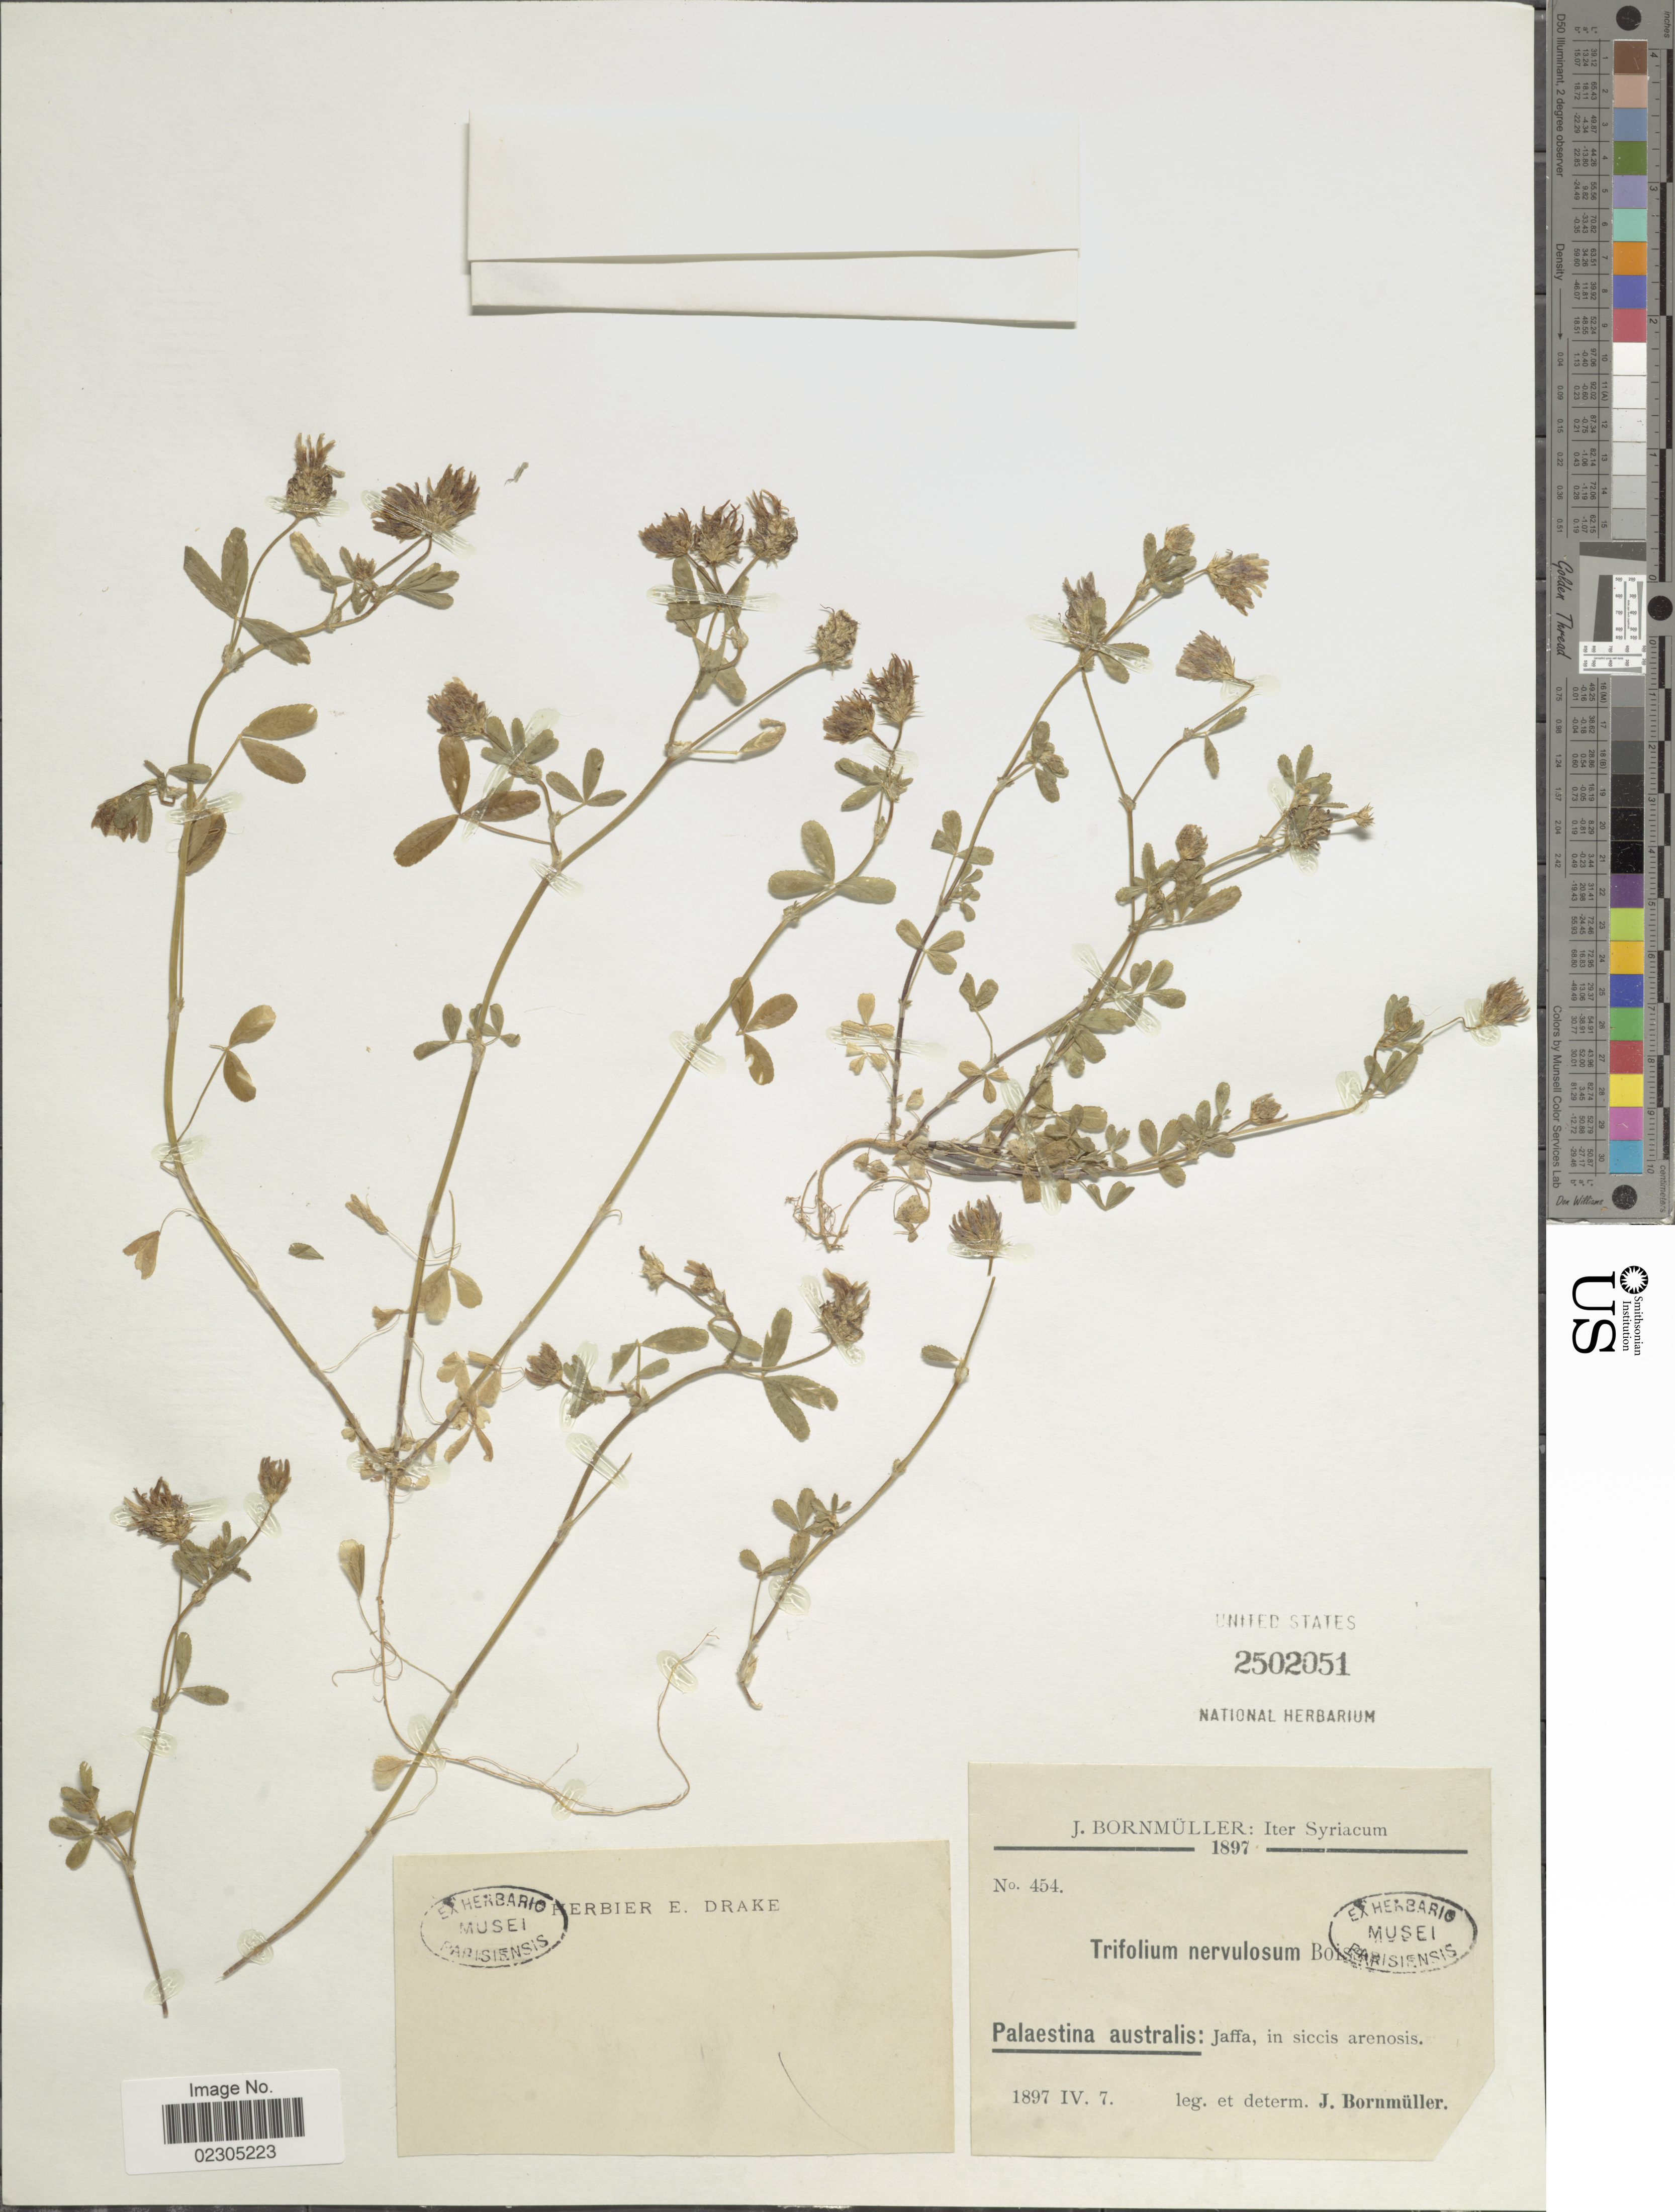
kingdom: Plantae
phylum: Tracheophyta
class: Magnoliopsida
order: Fabales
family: Fabaceae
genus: Trifolium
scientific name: Trifolium nervulosum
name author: Boiss. & Heldr.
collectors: J. Bornmüller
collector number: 454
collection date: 1897-04-07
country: Syria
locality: Iter Syriacum. Palaestina australis: Jaffa, in siccis arenosis.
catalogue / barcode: US 2502051